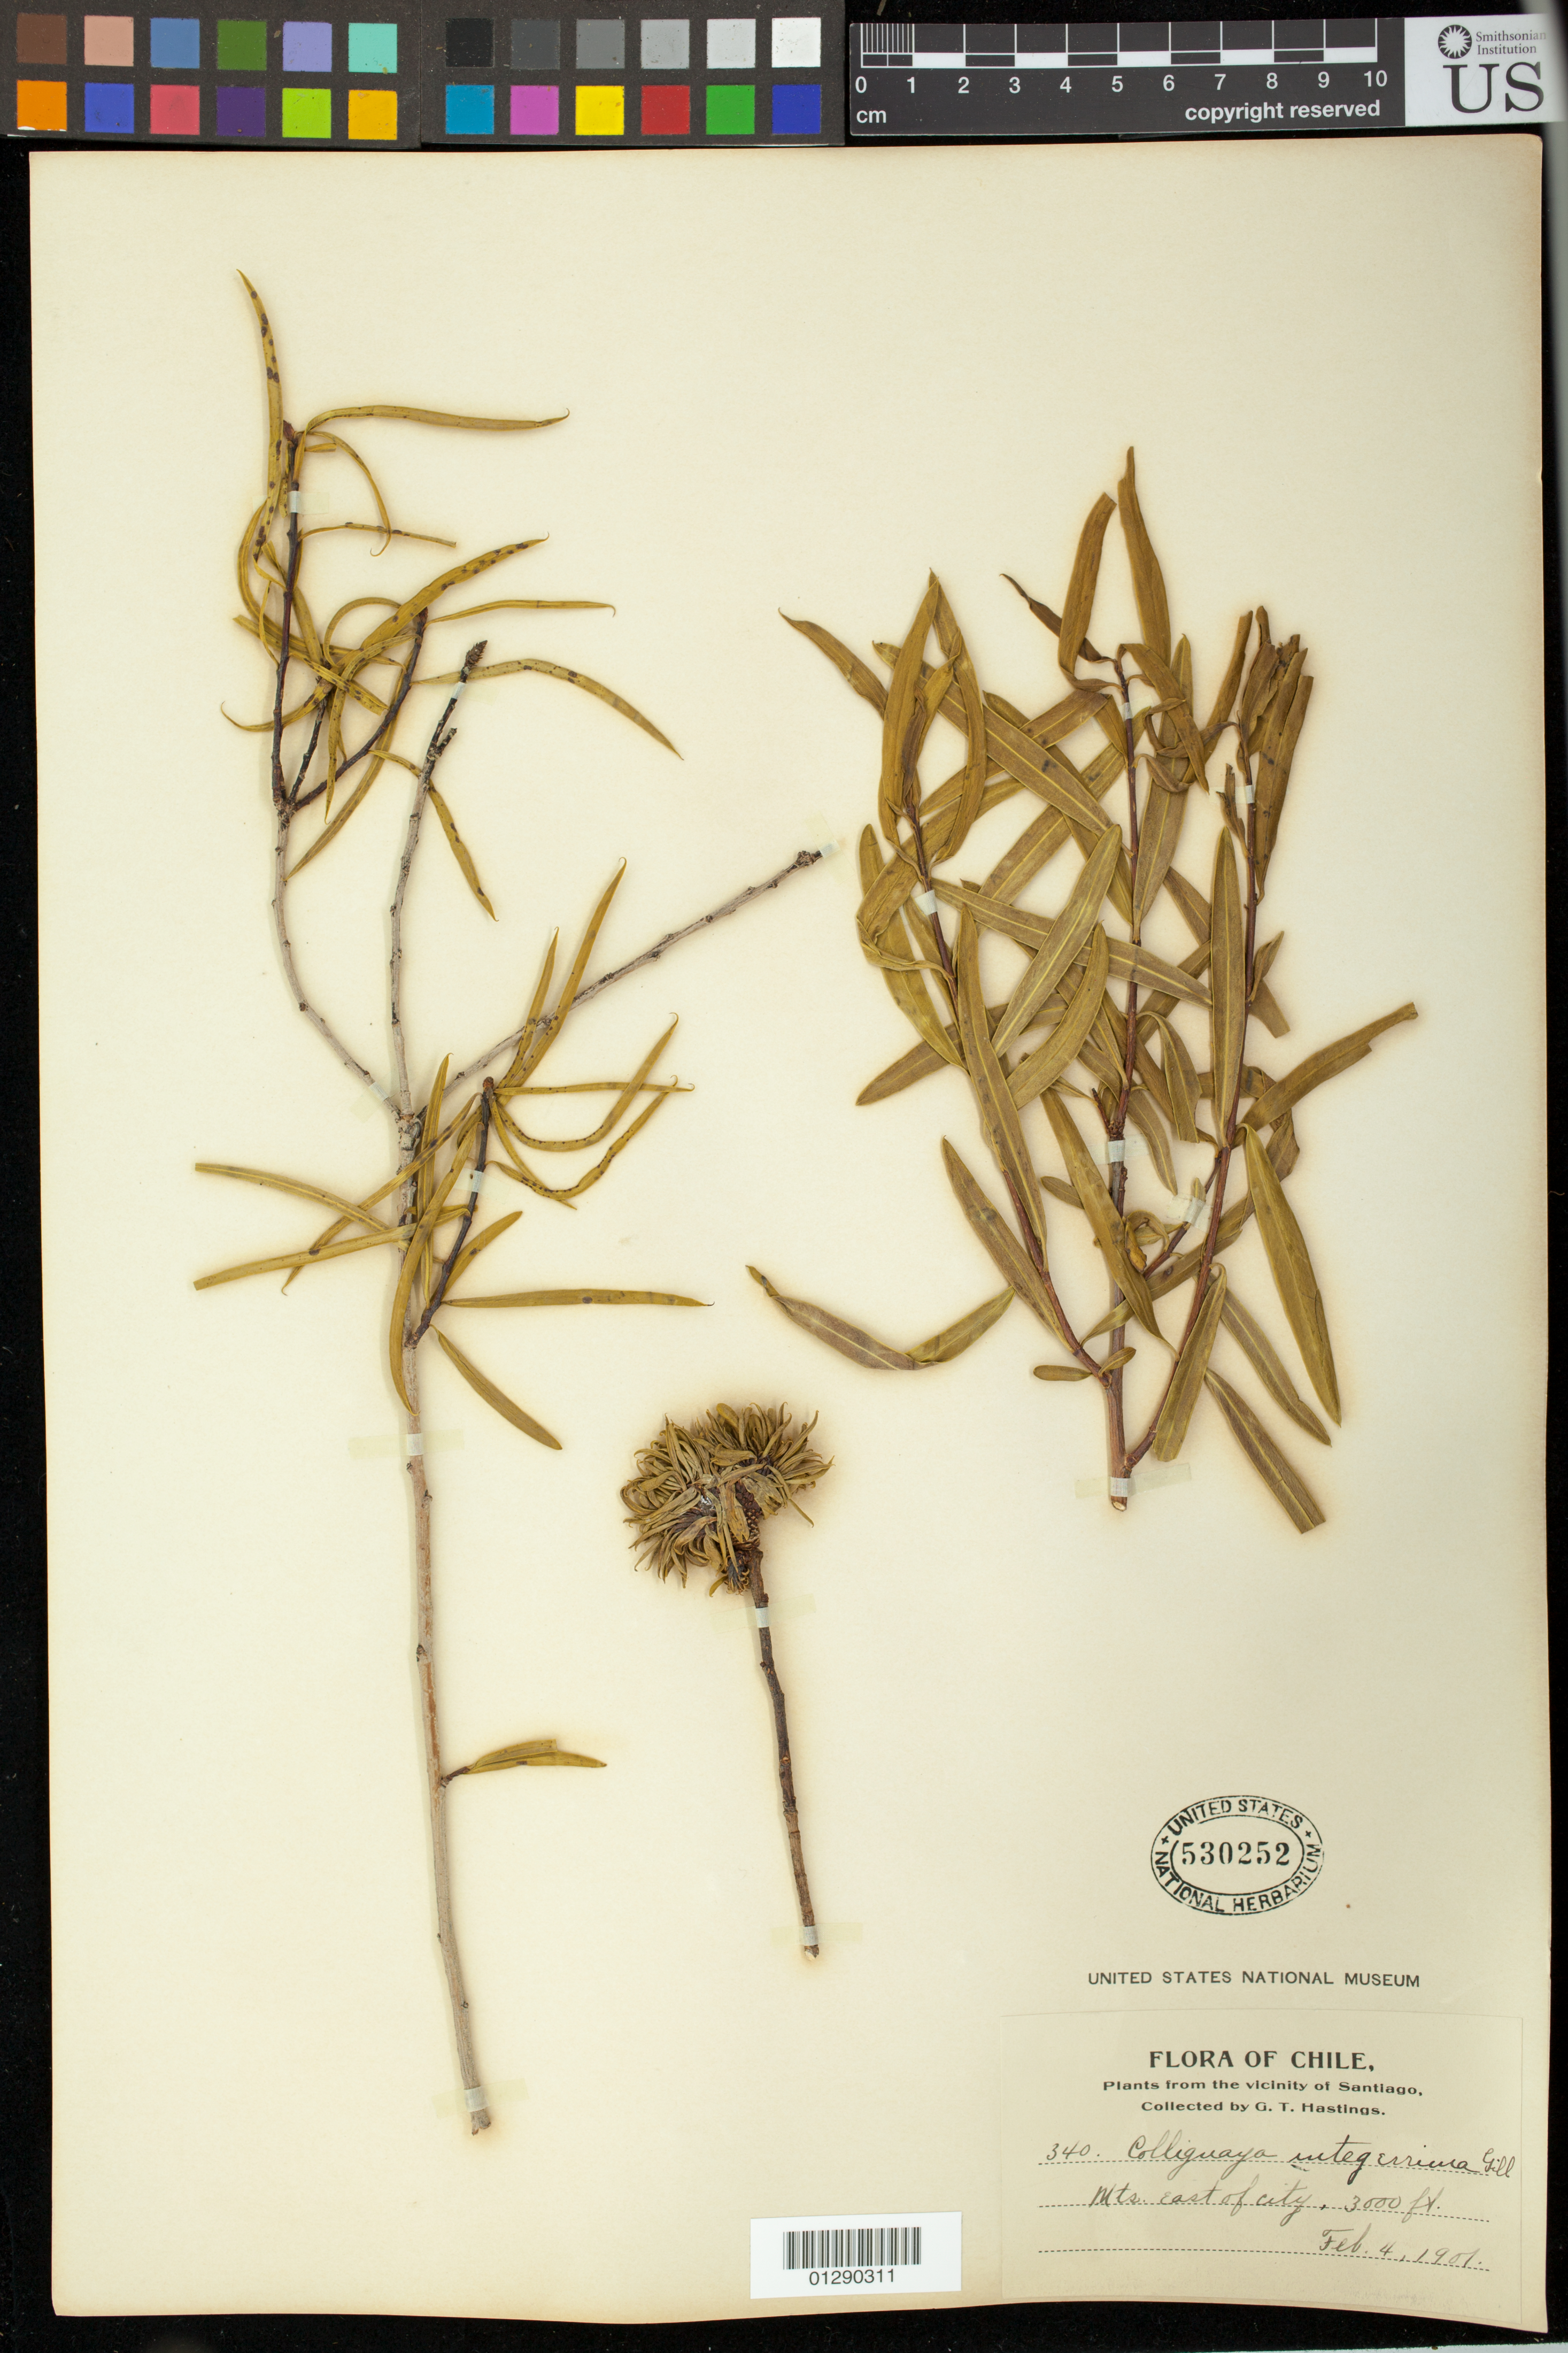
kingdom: Plantae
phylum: Tracheophyta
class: Magnoliopsida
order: Malpighiales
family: Euphorbiaceae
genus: Colliguaja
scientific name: Colliguaja integerrima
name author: Gillies & Hook.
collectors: G. Hastings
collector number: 340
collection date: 1907-02-04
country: Chile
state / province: Región Metropolitana (RM)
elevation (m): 914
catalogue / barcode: US 530252